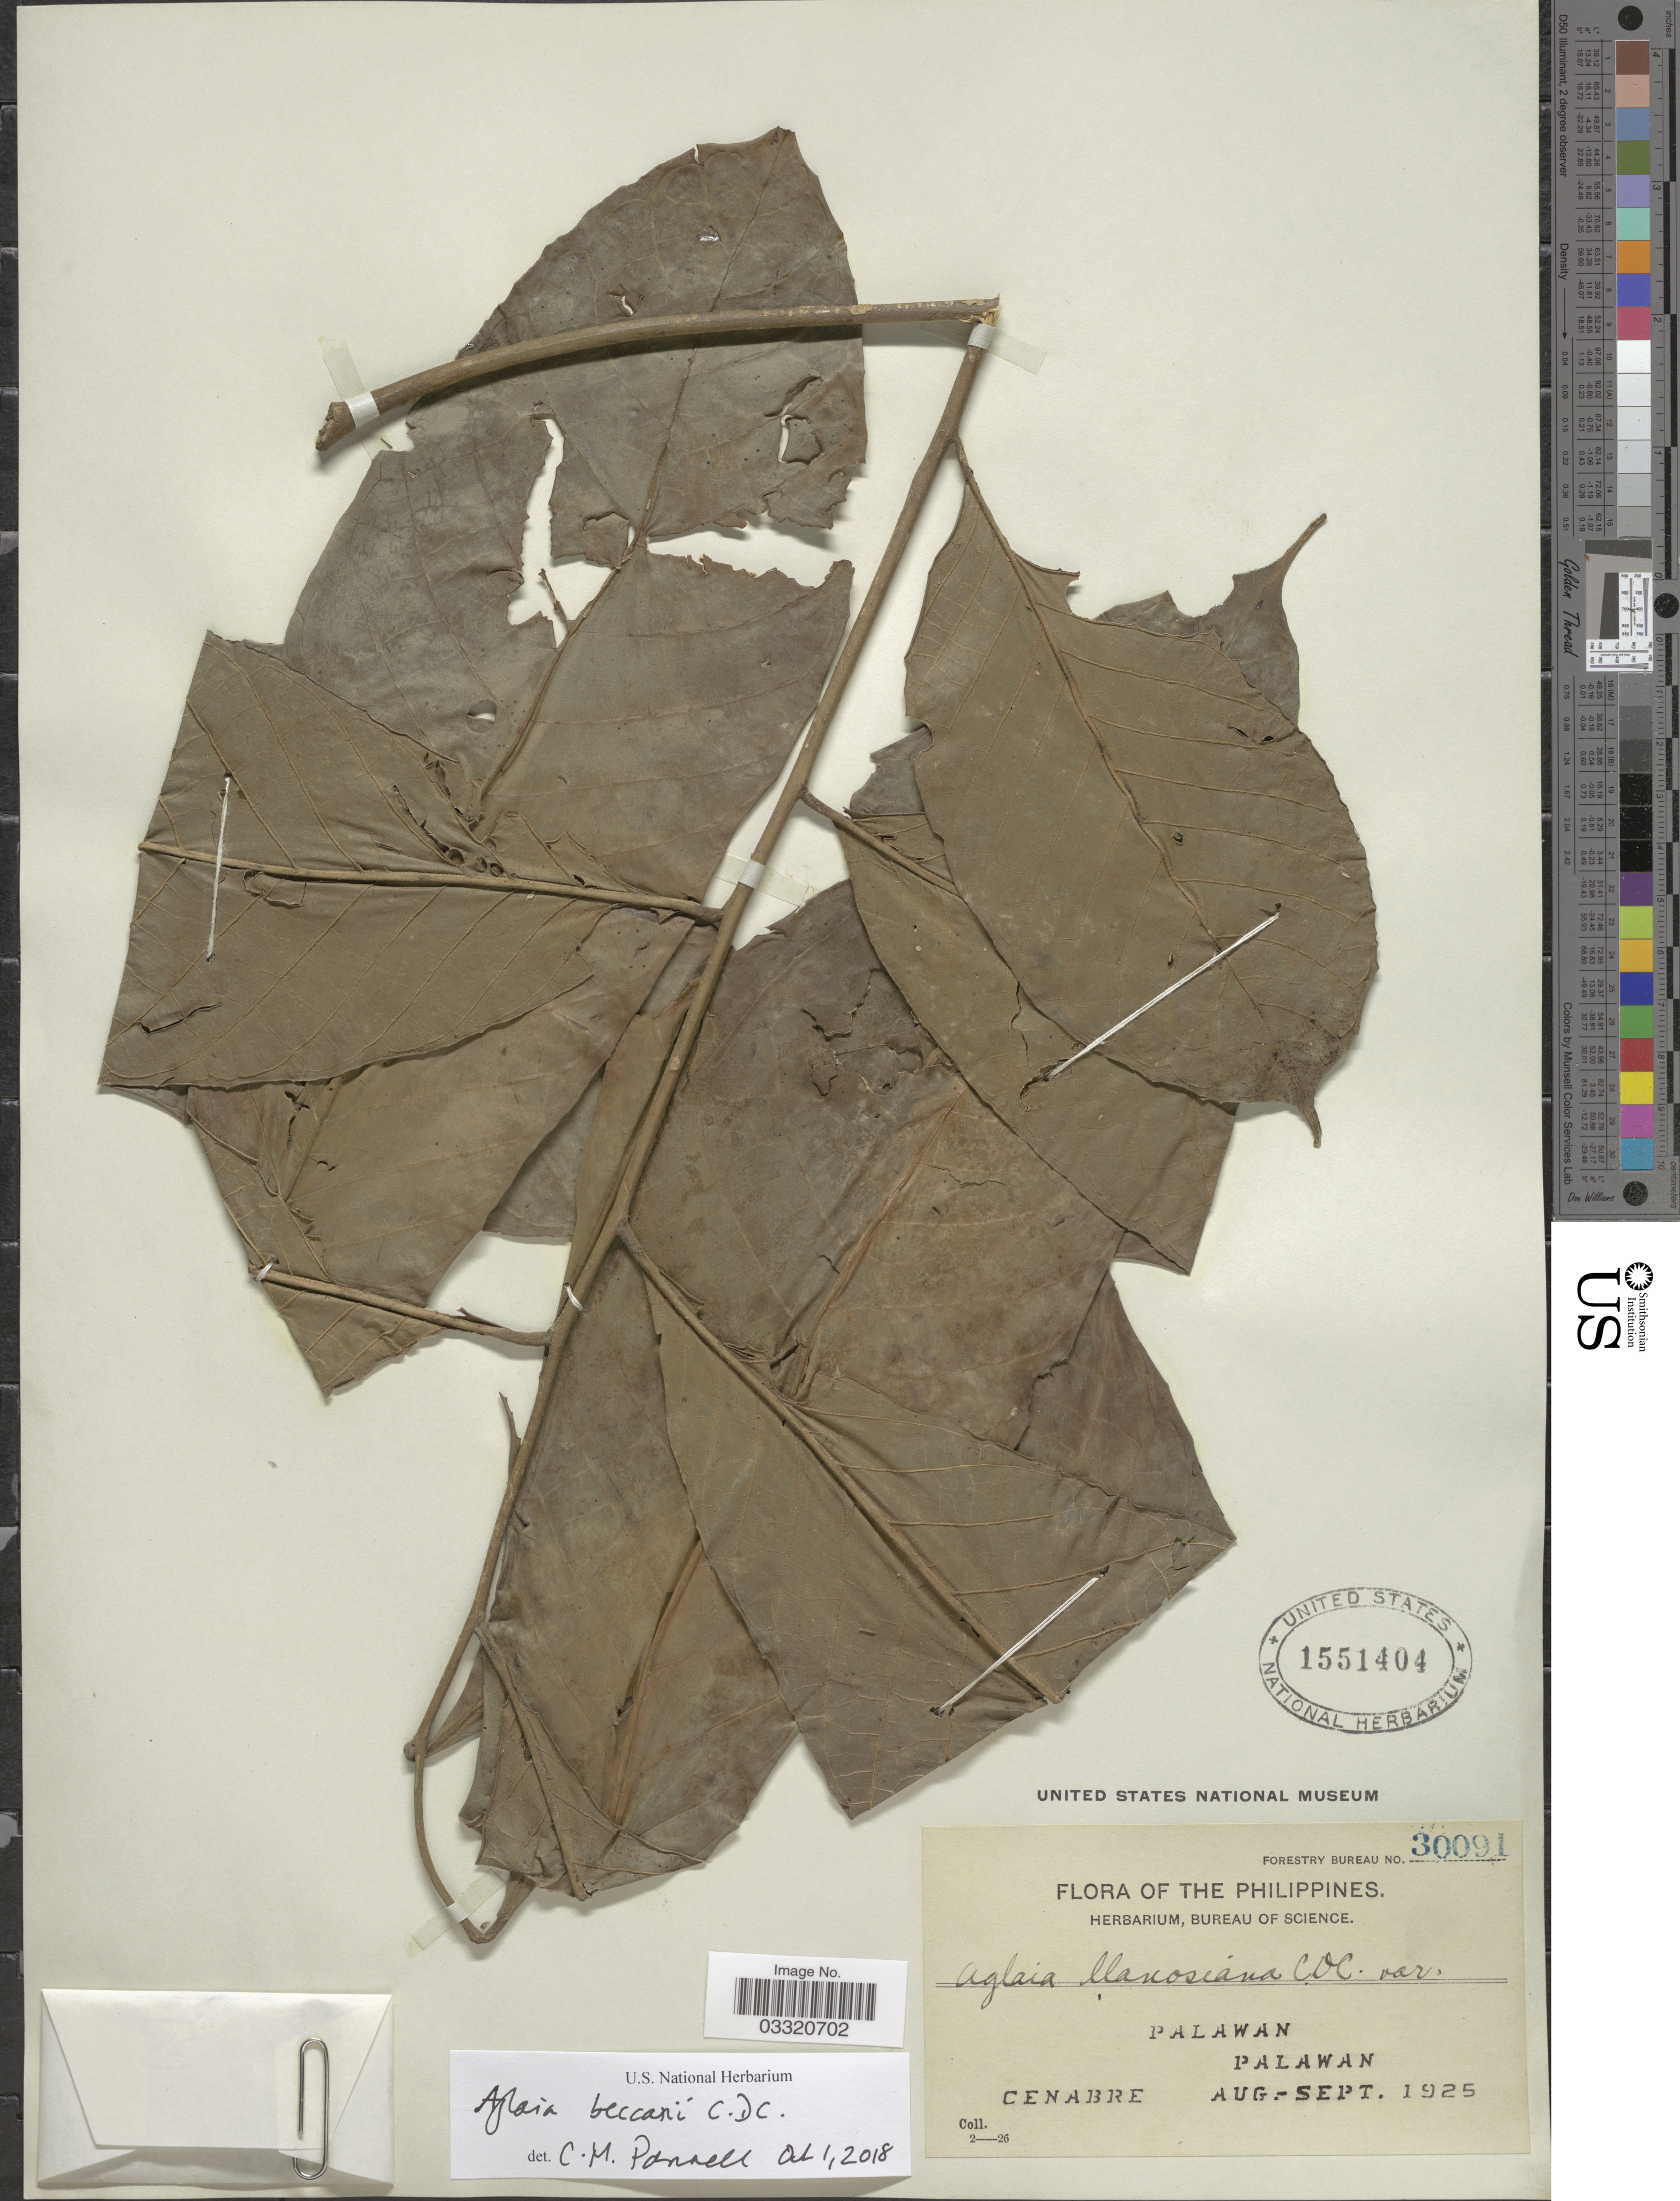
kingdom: Plantae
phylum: Tracheophyta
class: Magnoliopsida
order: Sapindales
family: Meliaceae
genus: Aglaia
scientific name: Aglaia beccarii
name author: C. DC.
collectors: -. Cenabre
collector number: Forestry Bureau 30091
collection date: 1925-08/1925-09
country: Philippines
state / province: Mimaropa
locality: Palawan.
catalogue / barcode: US 1551404